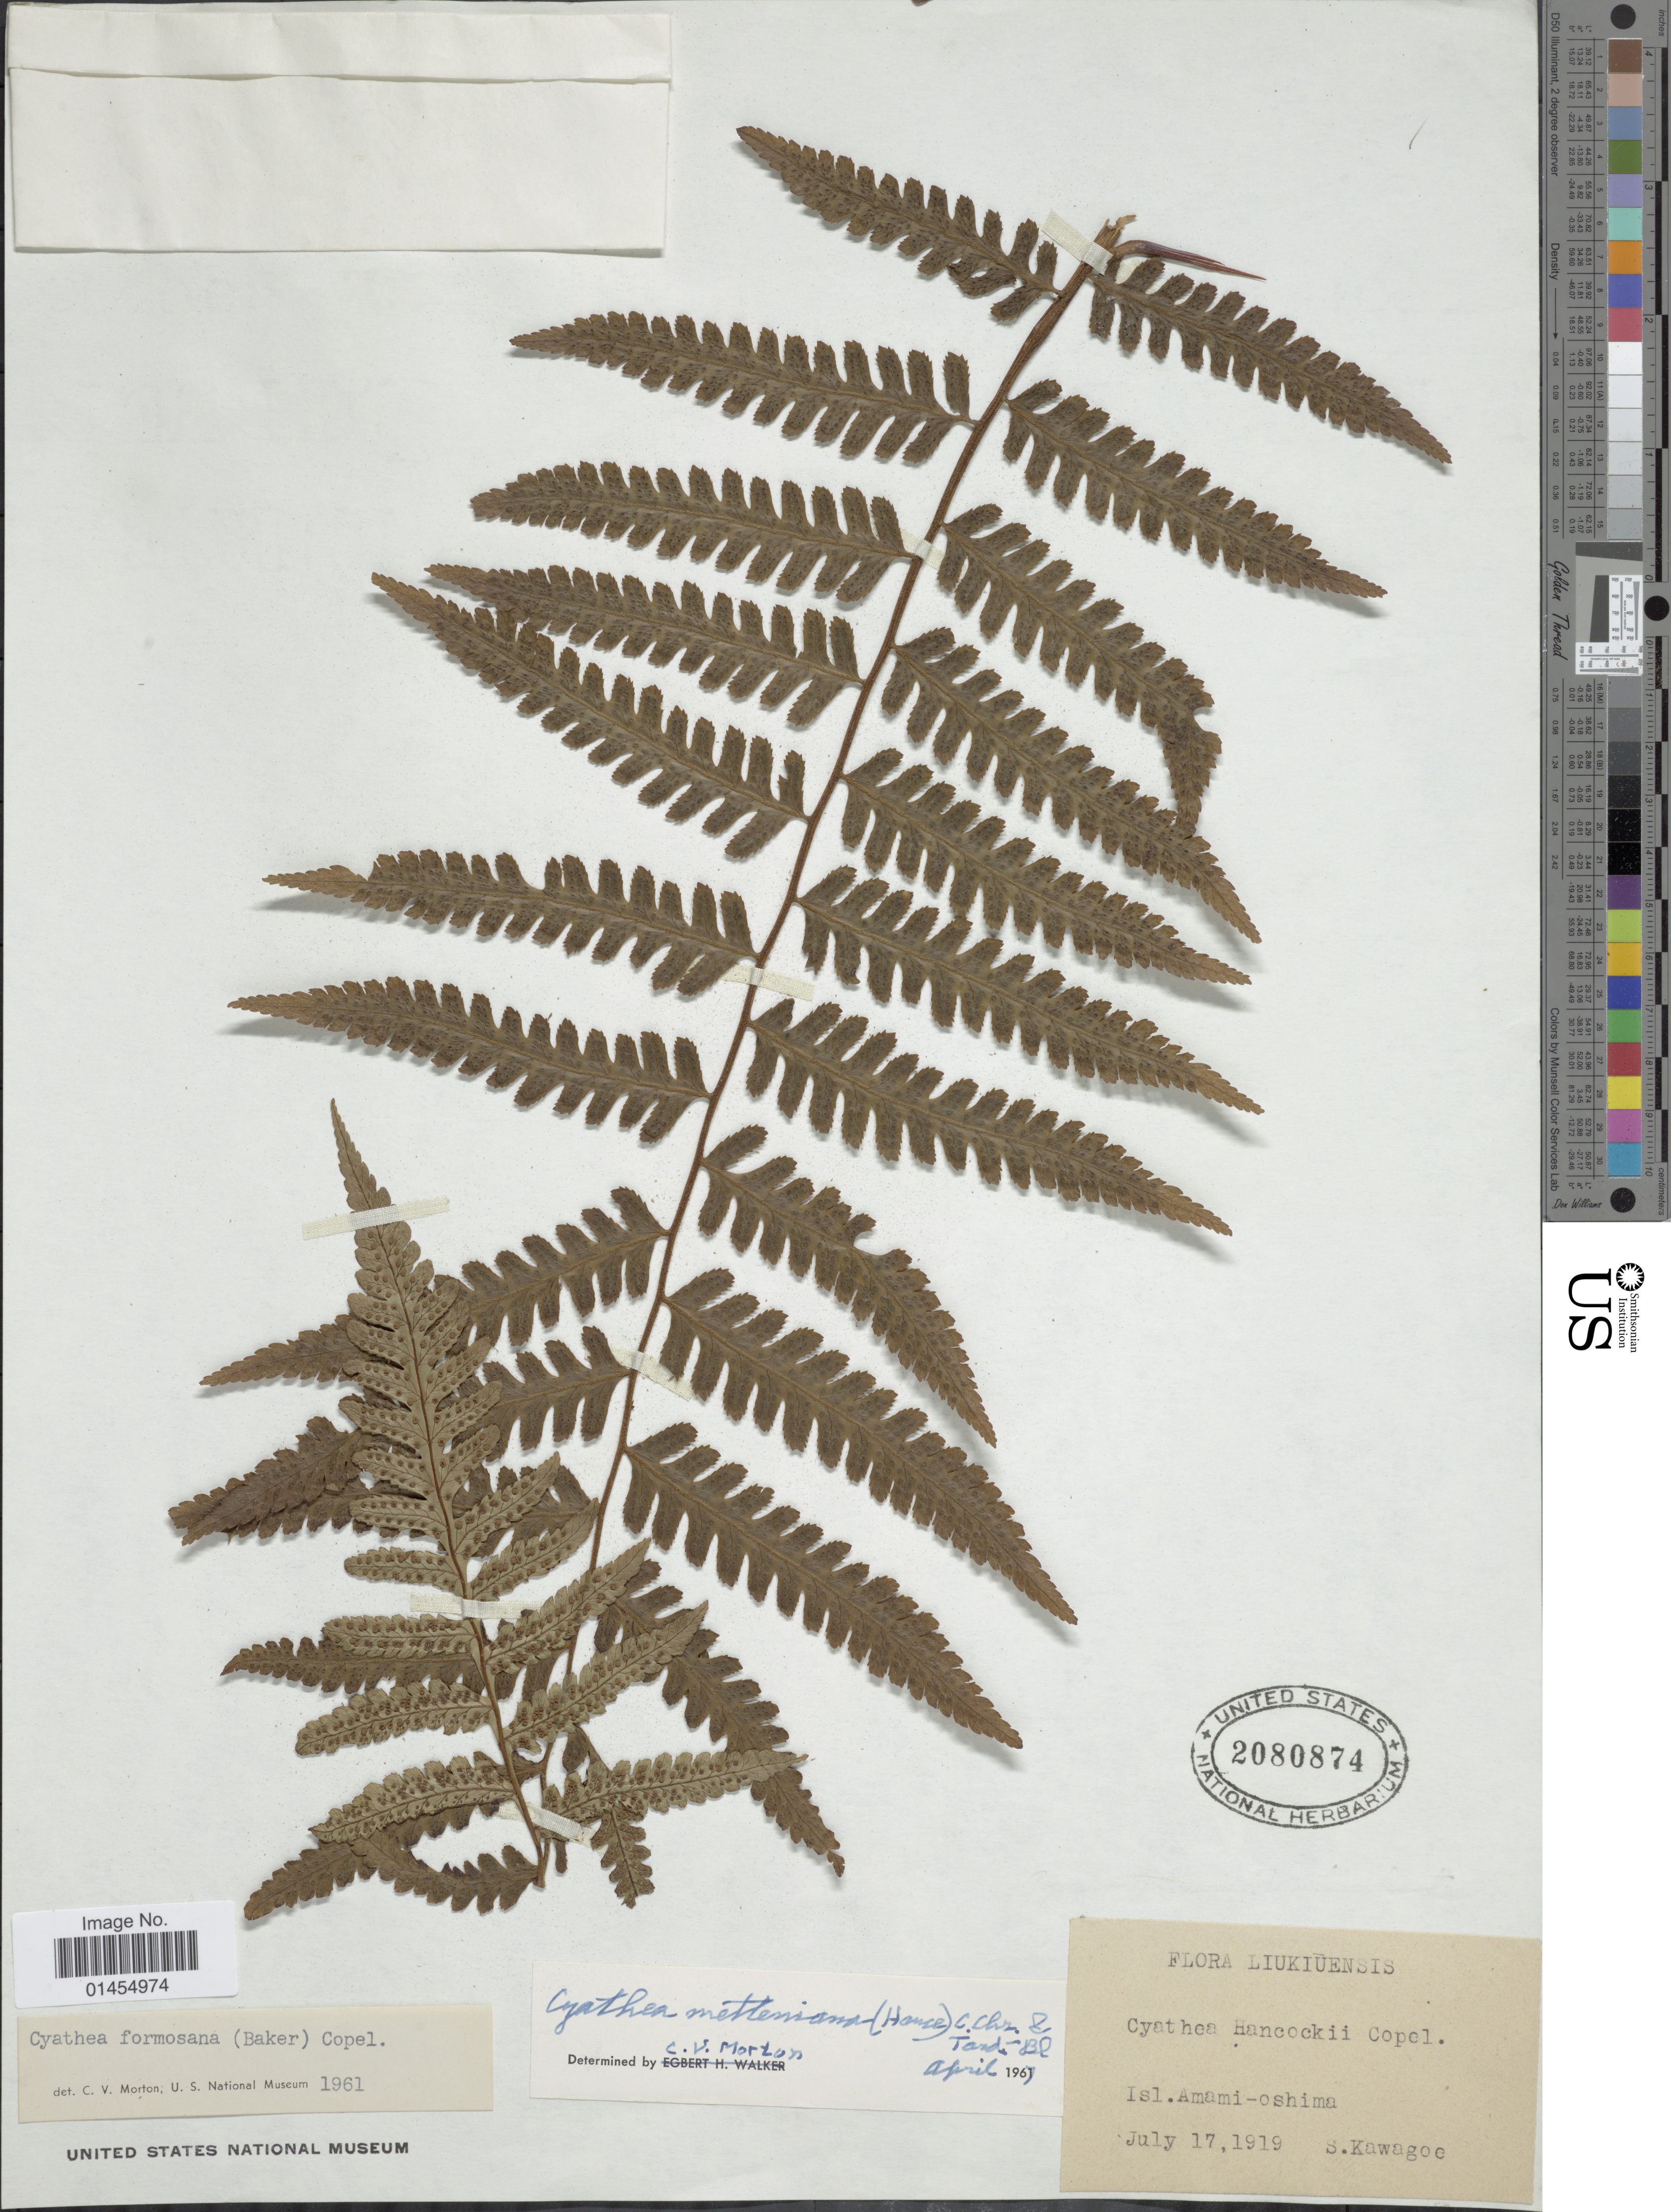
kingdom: Plantae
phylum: Tracheophyta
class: Polypodiopsida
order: Cyatheales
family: Cyatheaceae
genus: Alsophila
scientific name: Alsophila metteniana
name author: Hance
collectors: S. Kawagoe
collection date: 1919-07-17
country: Japan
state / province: Okinawa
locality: Isl. Amami-Oshima, Liukiuensis.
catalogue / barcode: US 2080874